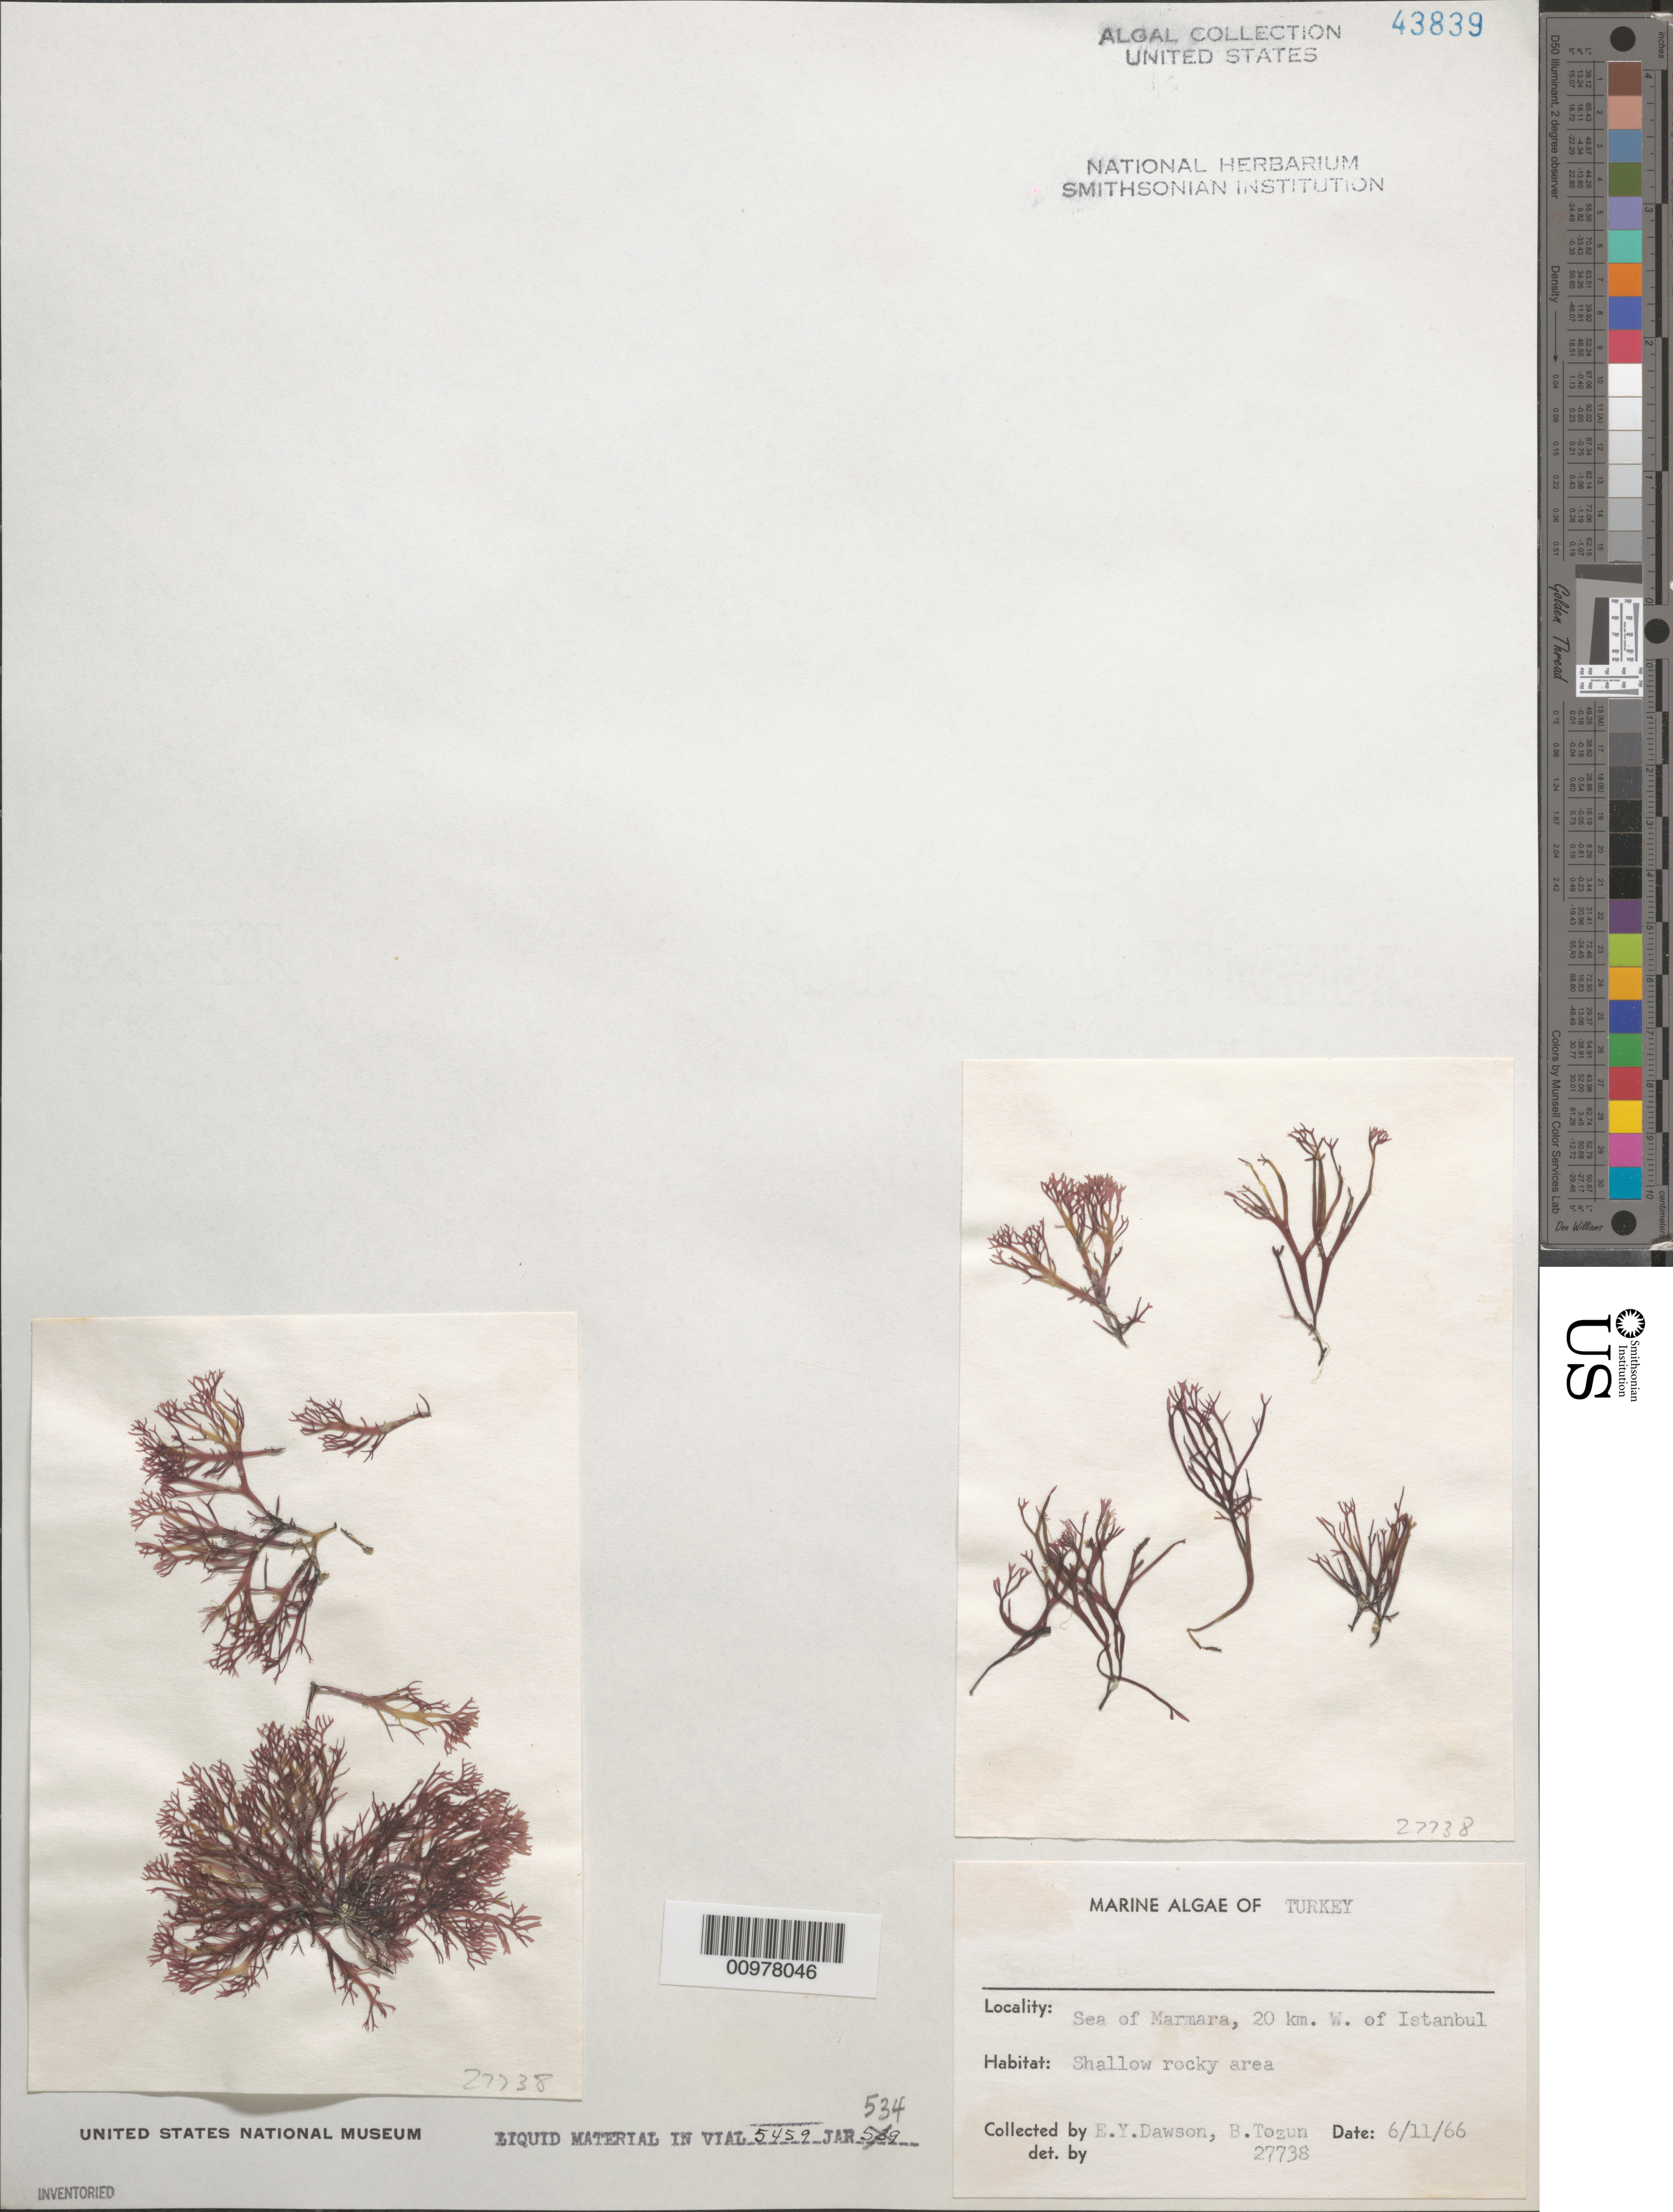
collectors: E. Y. Dawson & B. Tozun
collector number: EYD 27738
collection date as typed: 11 Jun 1966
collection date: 1966-06-11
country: Turkey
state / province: Istanbul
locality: Sea of Marmara, 20 km west of Istanbul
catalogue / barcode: US 43839